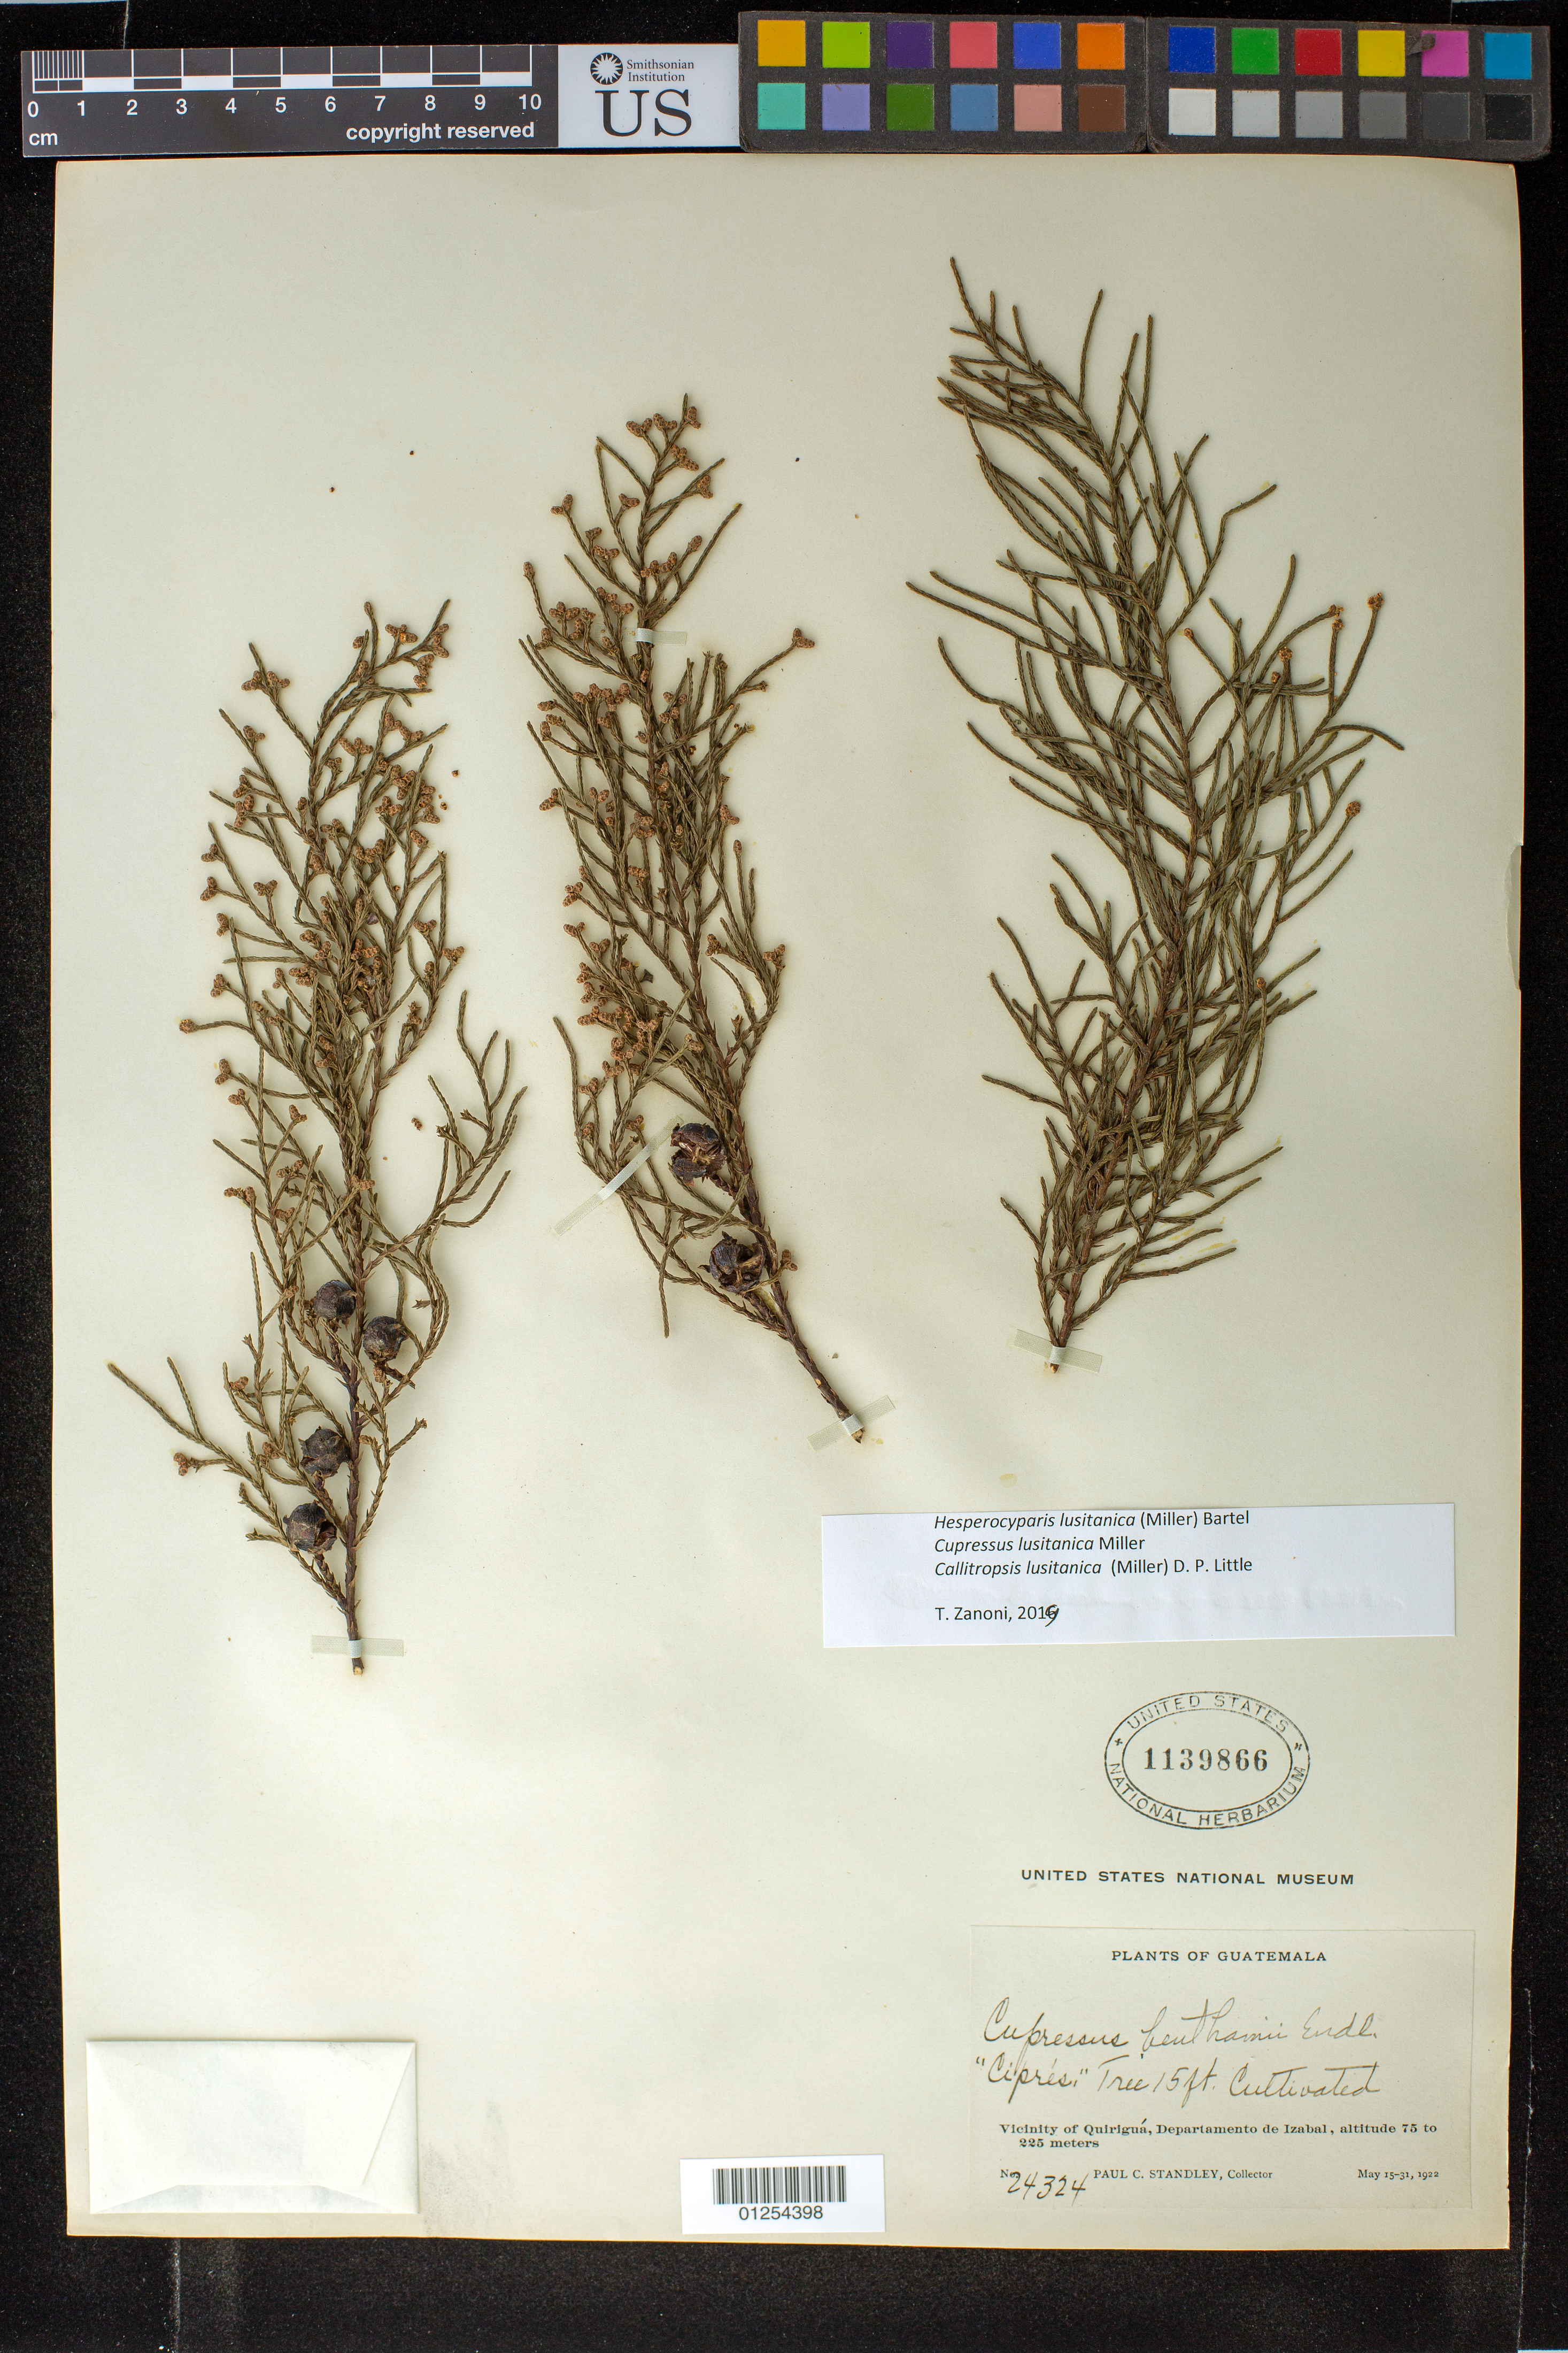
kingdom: Plantae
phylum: Tracheophyta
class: Pinopsida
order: Pinales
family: Cupressaceae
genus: Hesperocyparis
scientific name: Hesperocyparis lusitanica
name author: (Miller) Bartel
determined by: Zanoni, T. A., (NY), New York Botanical Garden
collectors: P. C. Standley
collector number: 24324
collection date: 1922-05-15/1922-05-31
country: Guatemala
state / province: Izabal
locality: Vicinity of Quirigua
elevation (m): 75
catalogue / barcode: US 1139866